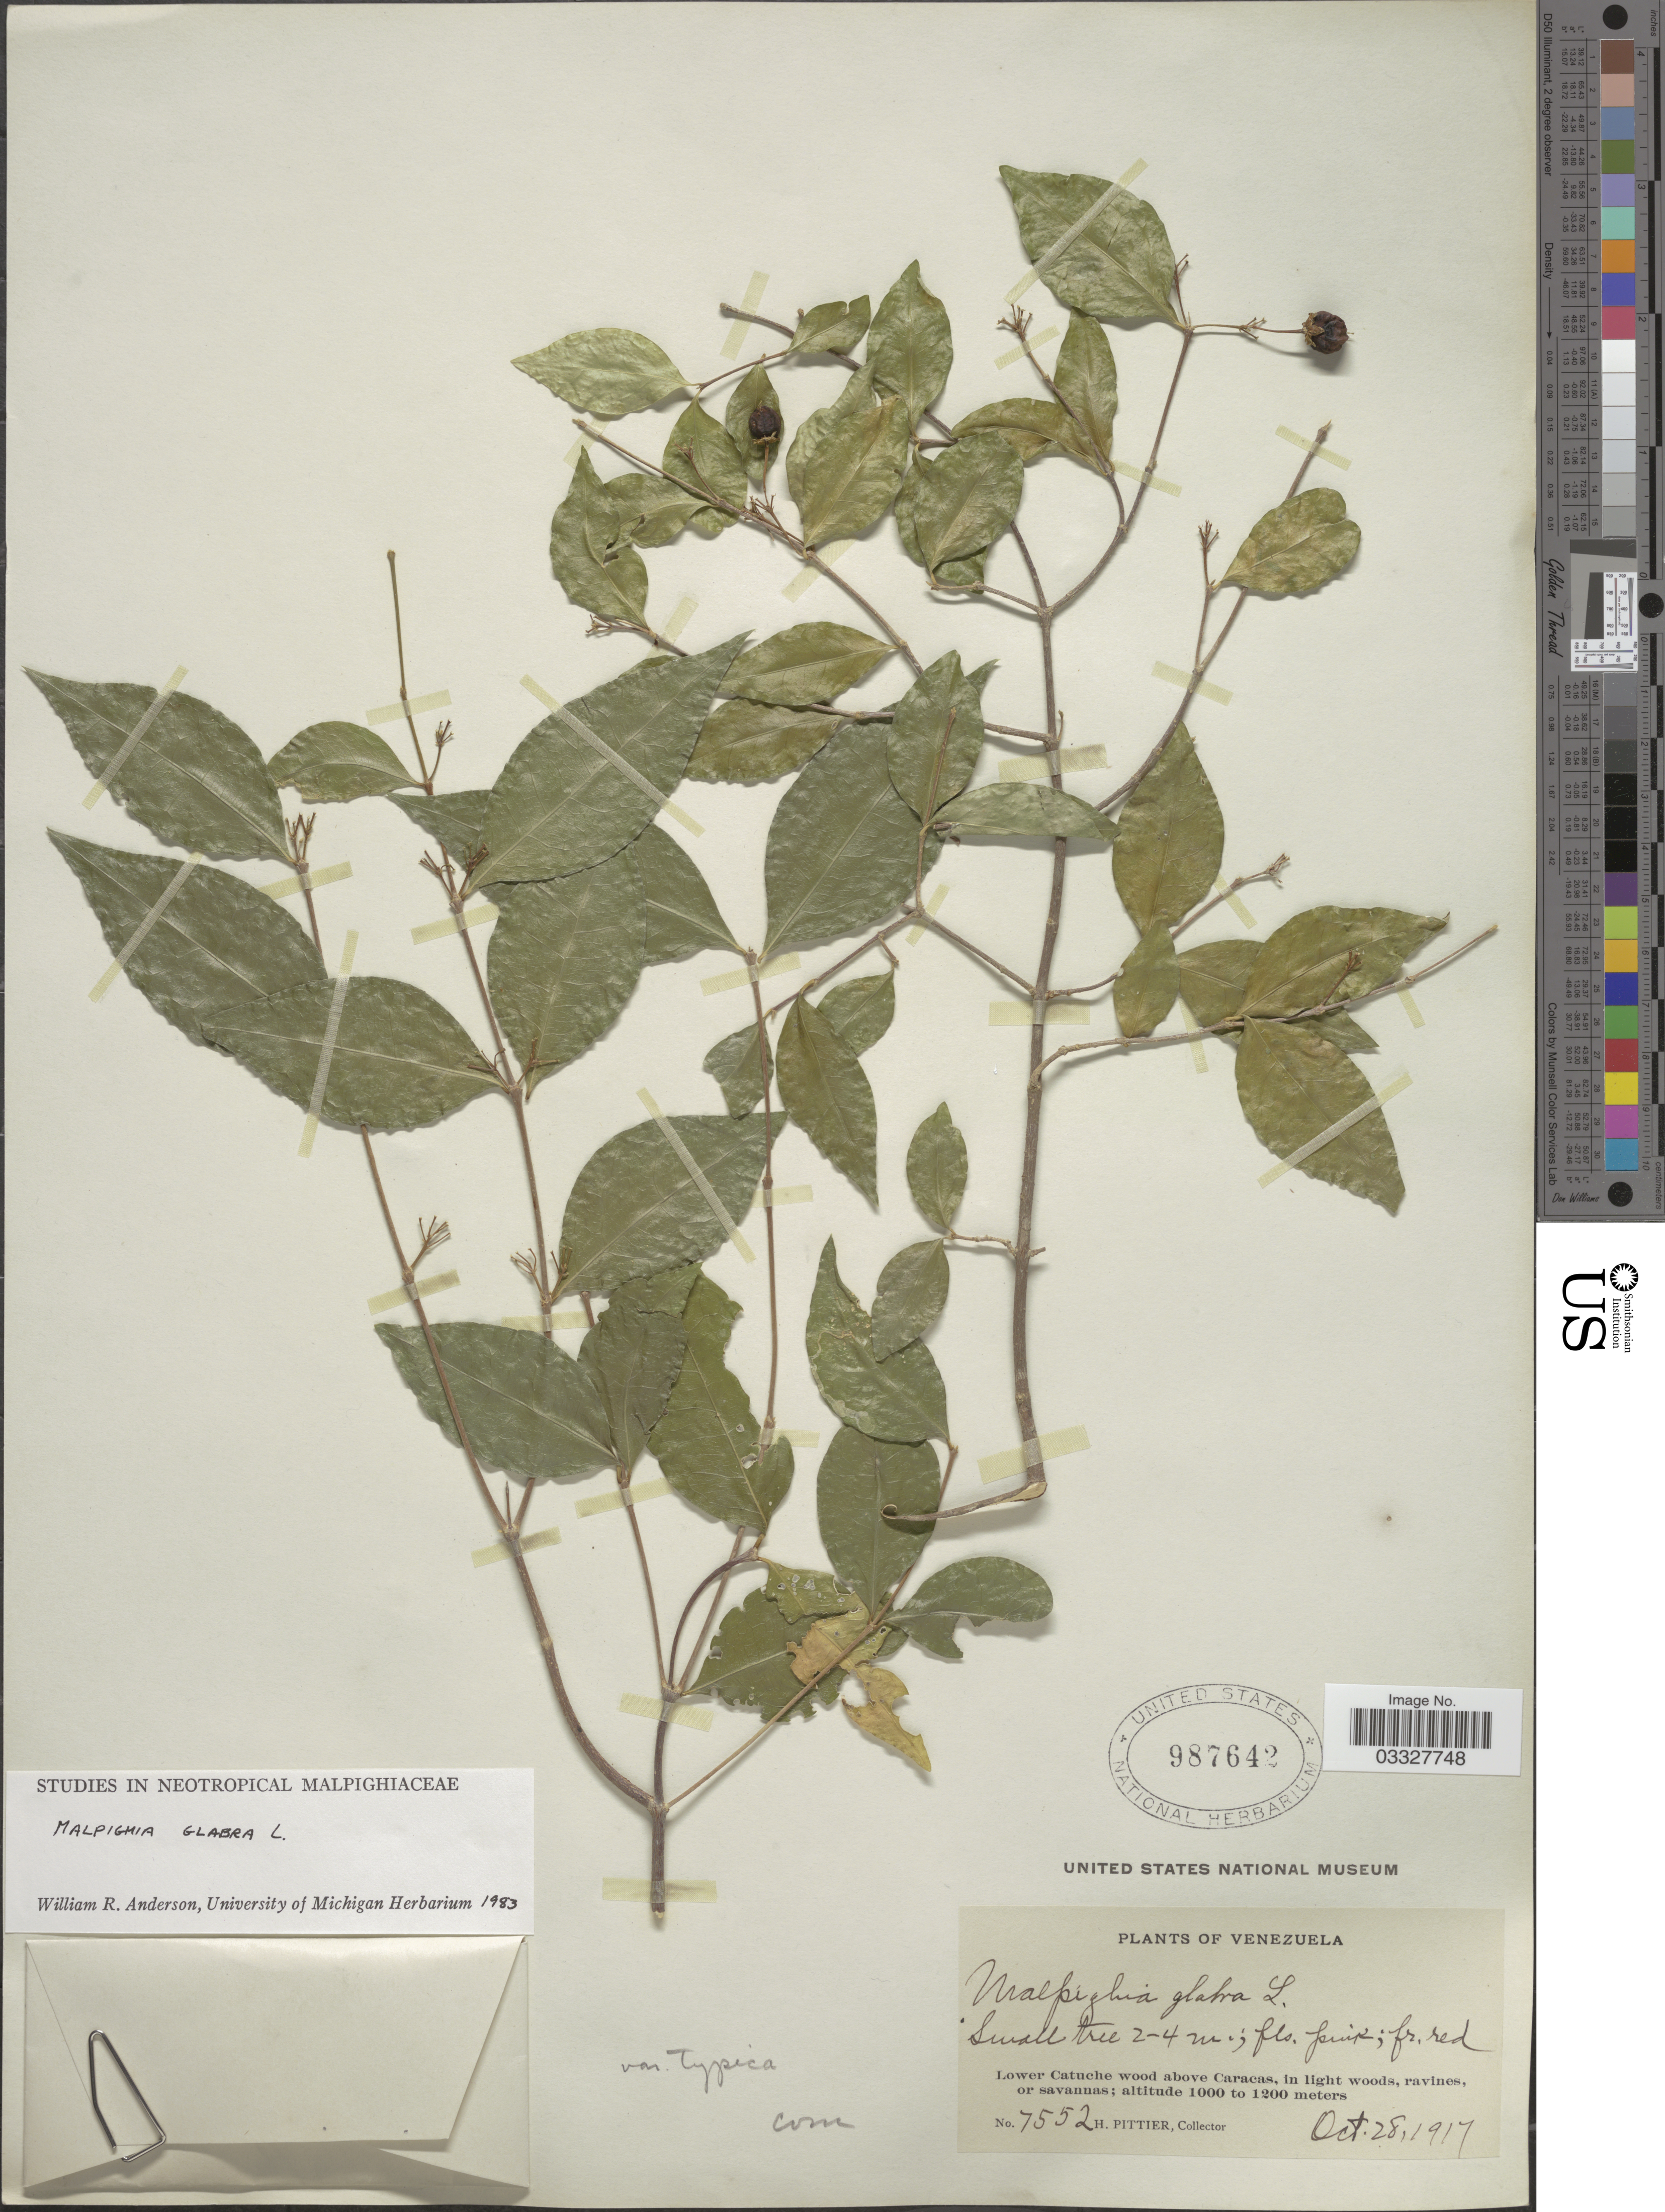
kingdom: Plantae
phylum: Tracheophyta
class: Magnoliopsida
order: Malpighiales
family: Malpighiaceae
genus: Malpighia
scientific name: Malpighia glabra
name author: L.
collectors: H. F. Pittier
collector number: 7552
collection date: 1917-10-28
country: Venezuela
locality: Lower Catuche wood above Caracas.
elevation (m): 1000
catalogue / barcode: US 987642